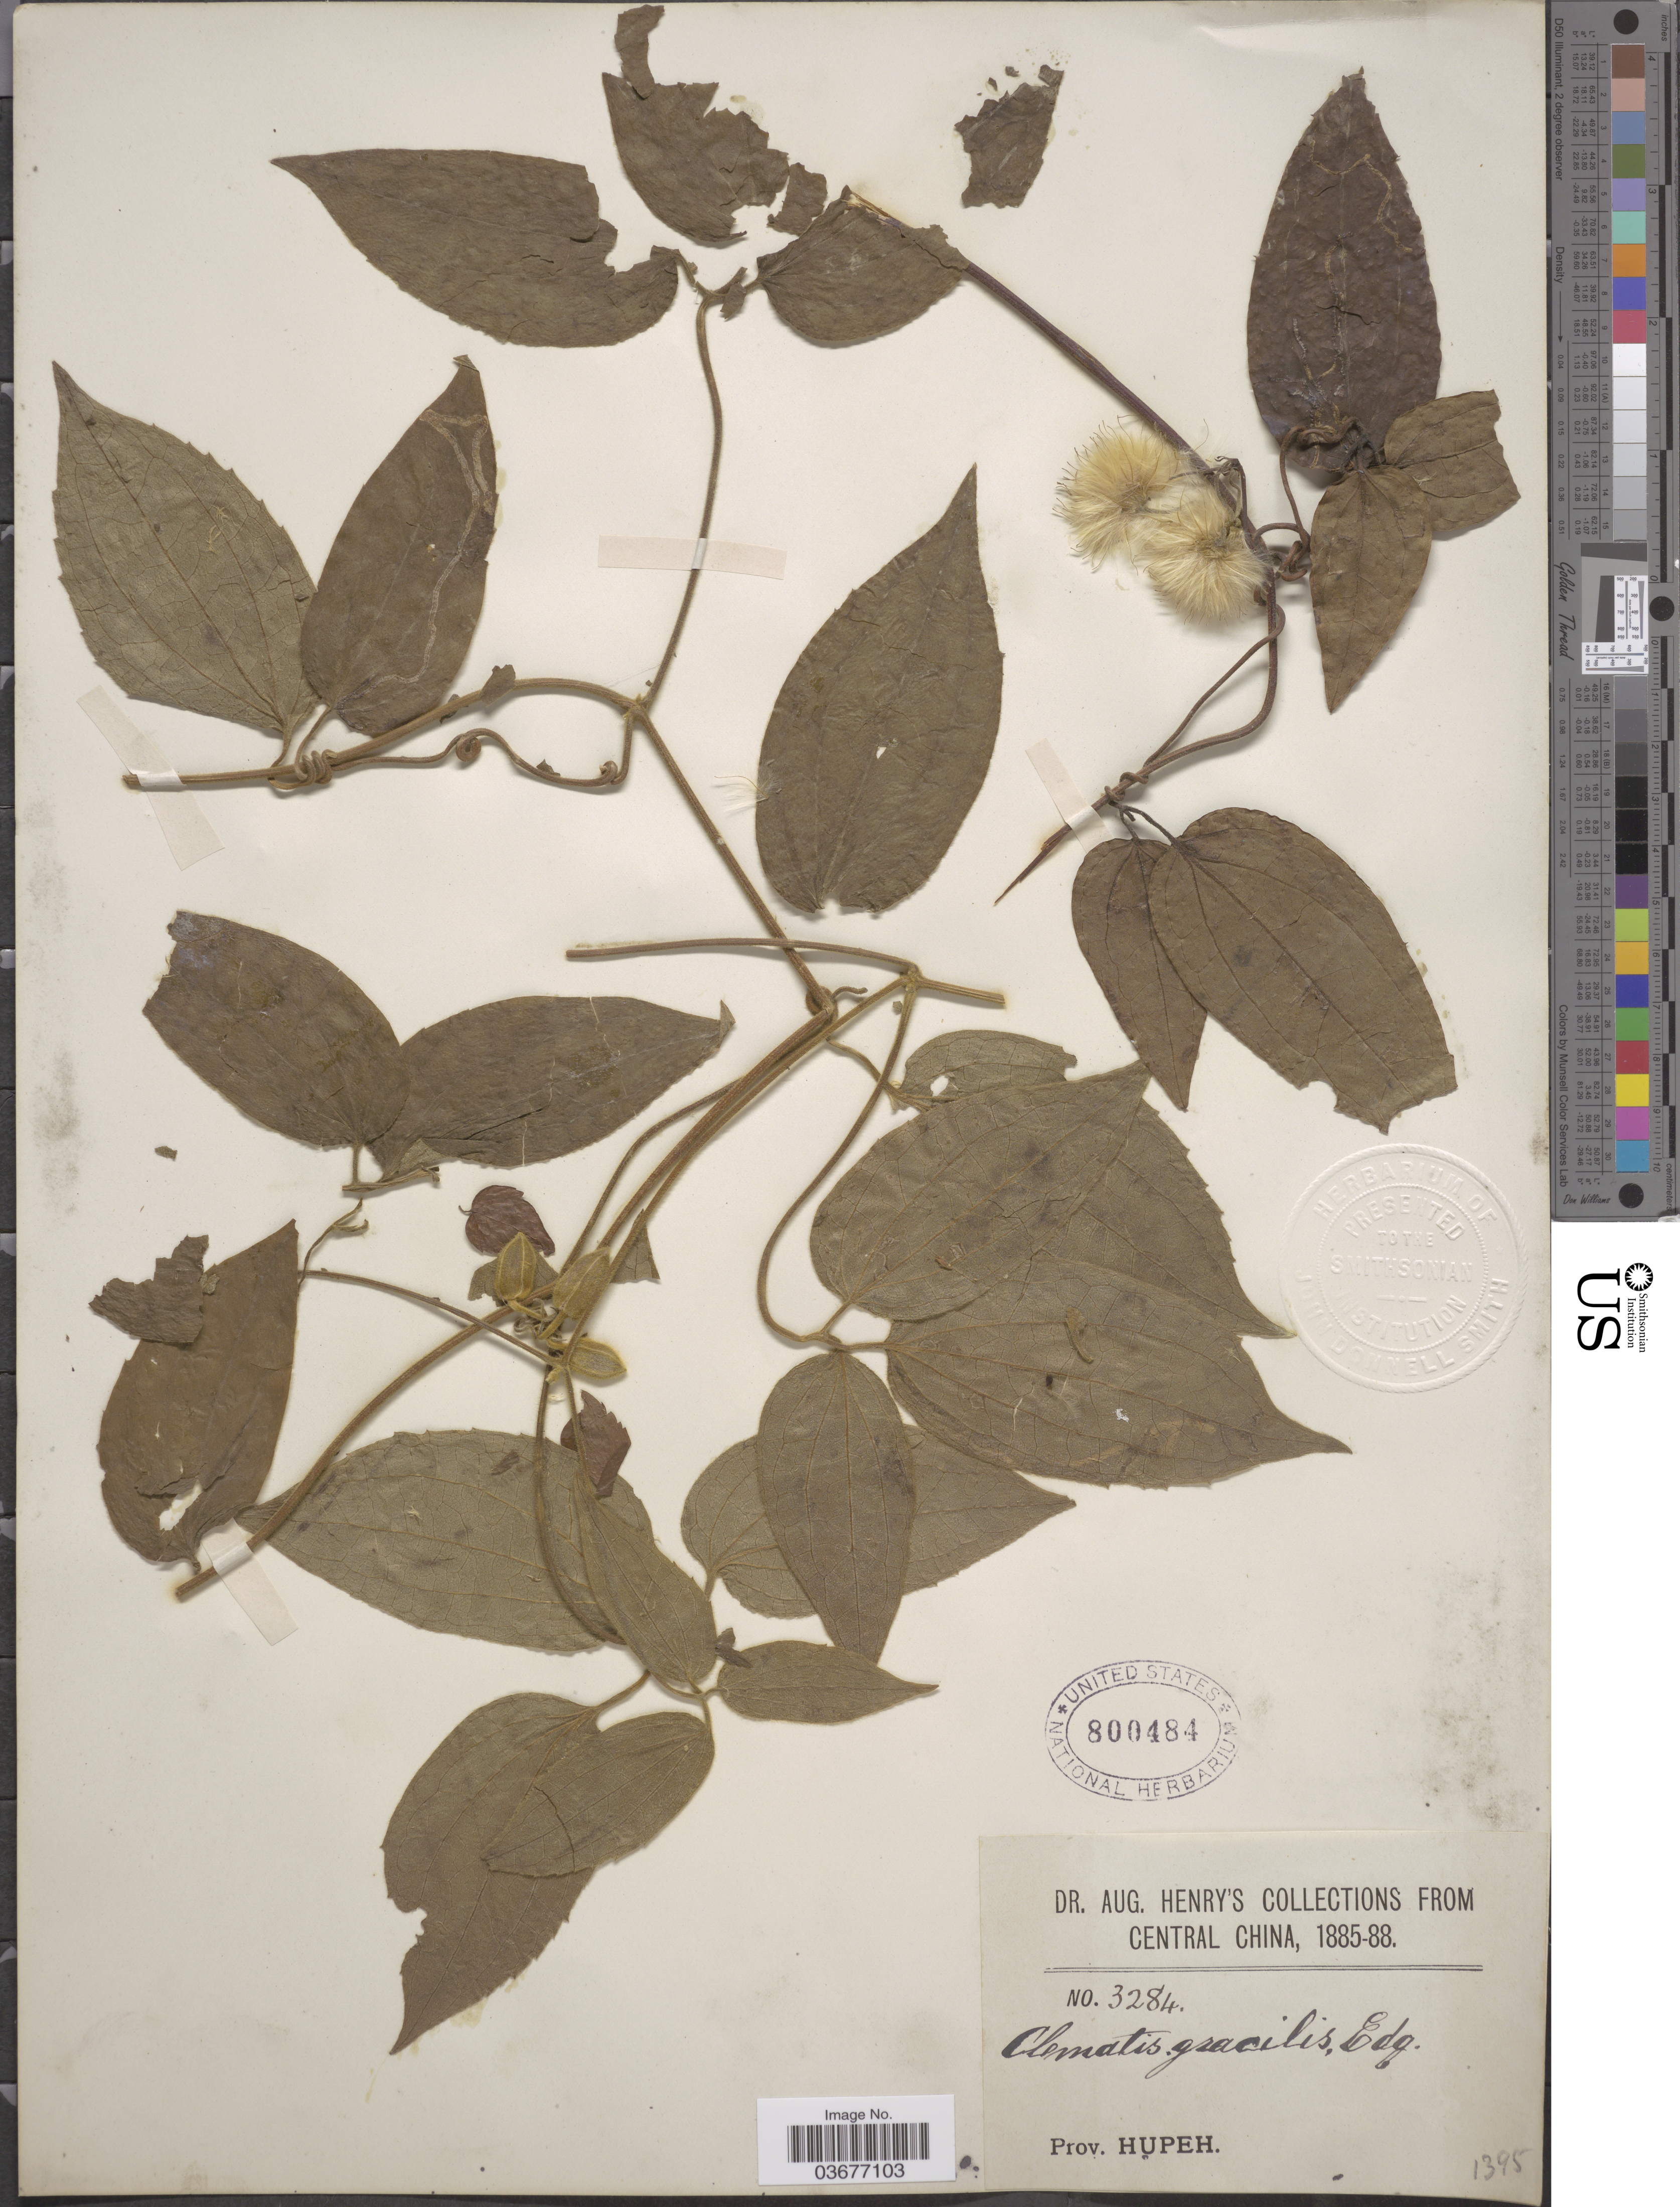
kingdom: Plantae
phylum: Tracheophyta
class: Magnoliopsida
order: Ranunculales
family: Ranunculaceae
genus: Clematis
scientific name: Clematis gracilis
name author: Edgew.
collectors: A. Henry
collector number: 3284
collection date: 1885/1888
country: China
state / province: Hubei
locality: Central China. Prov. Hupeh.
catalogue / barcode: US 800484